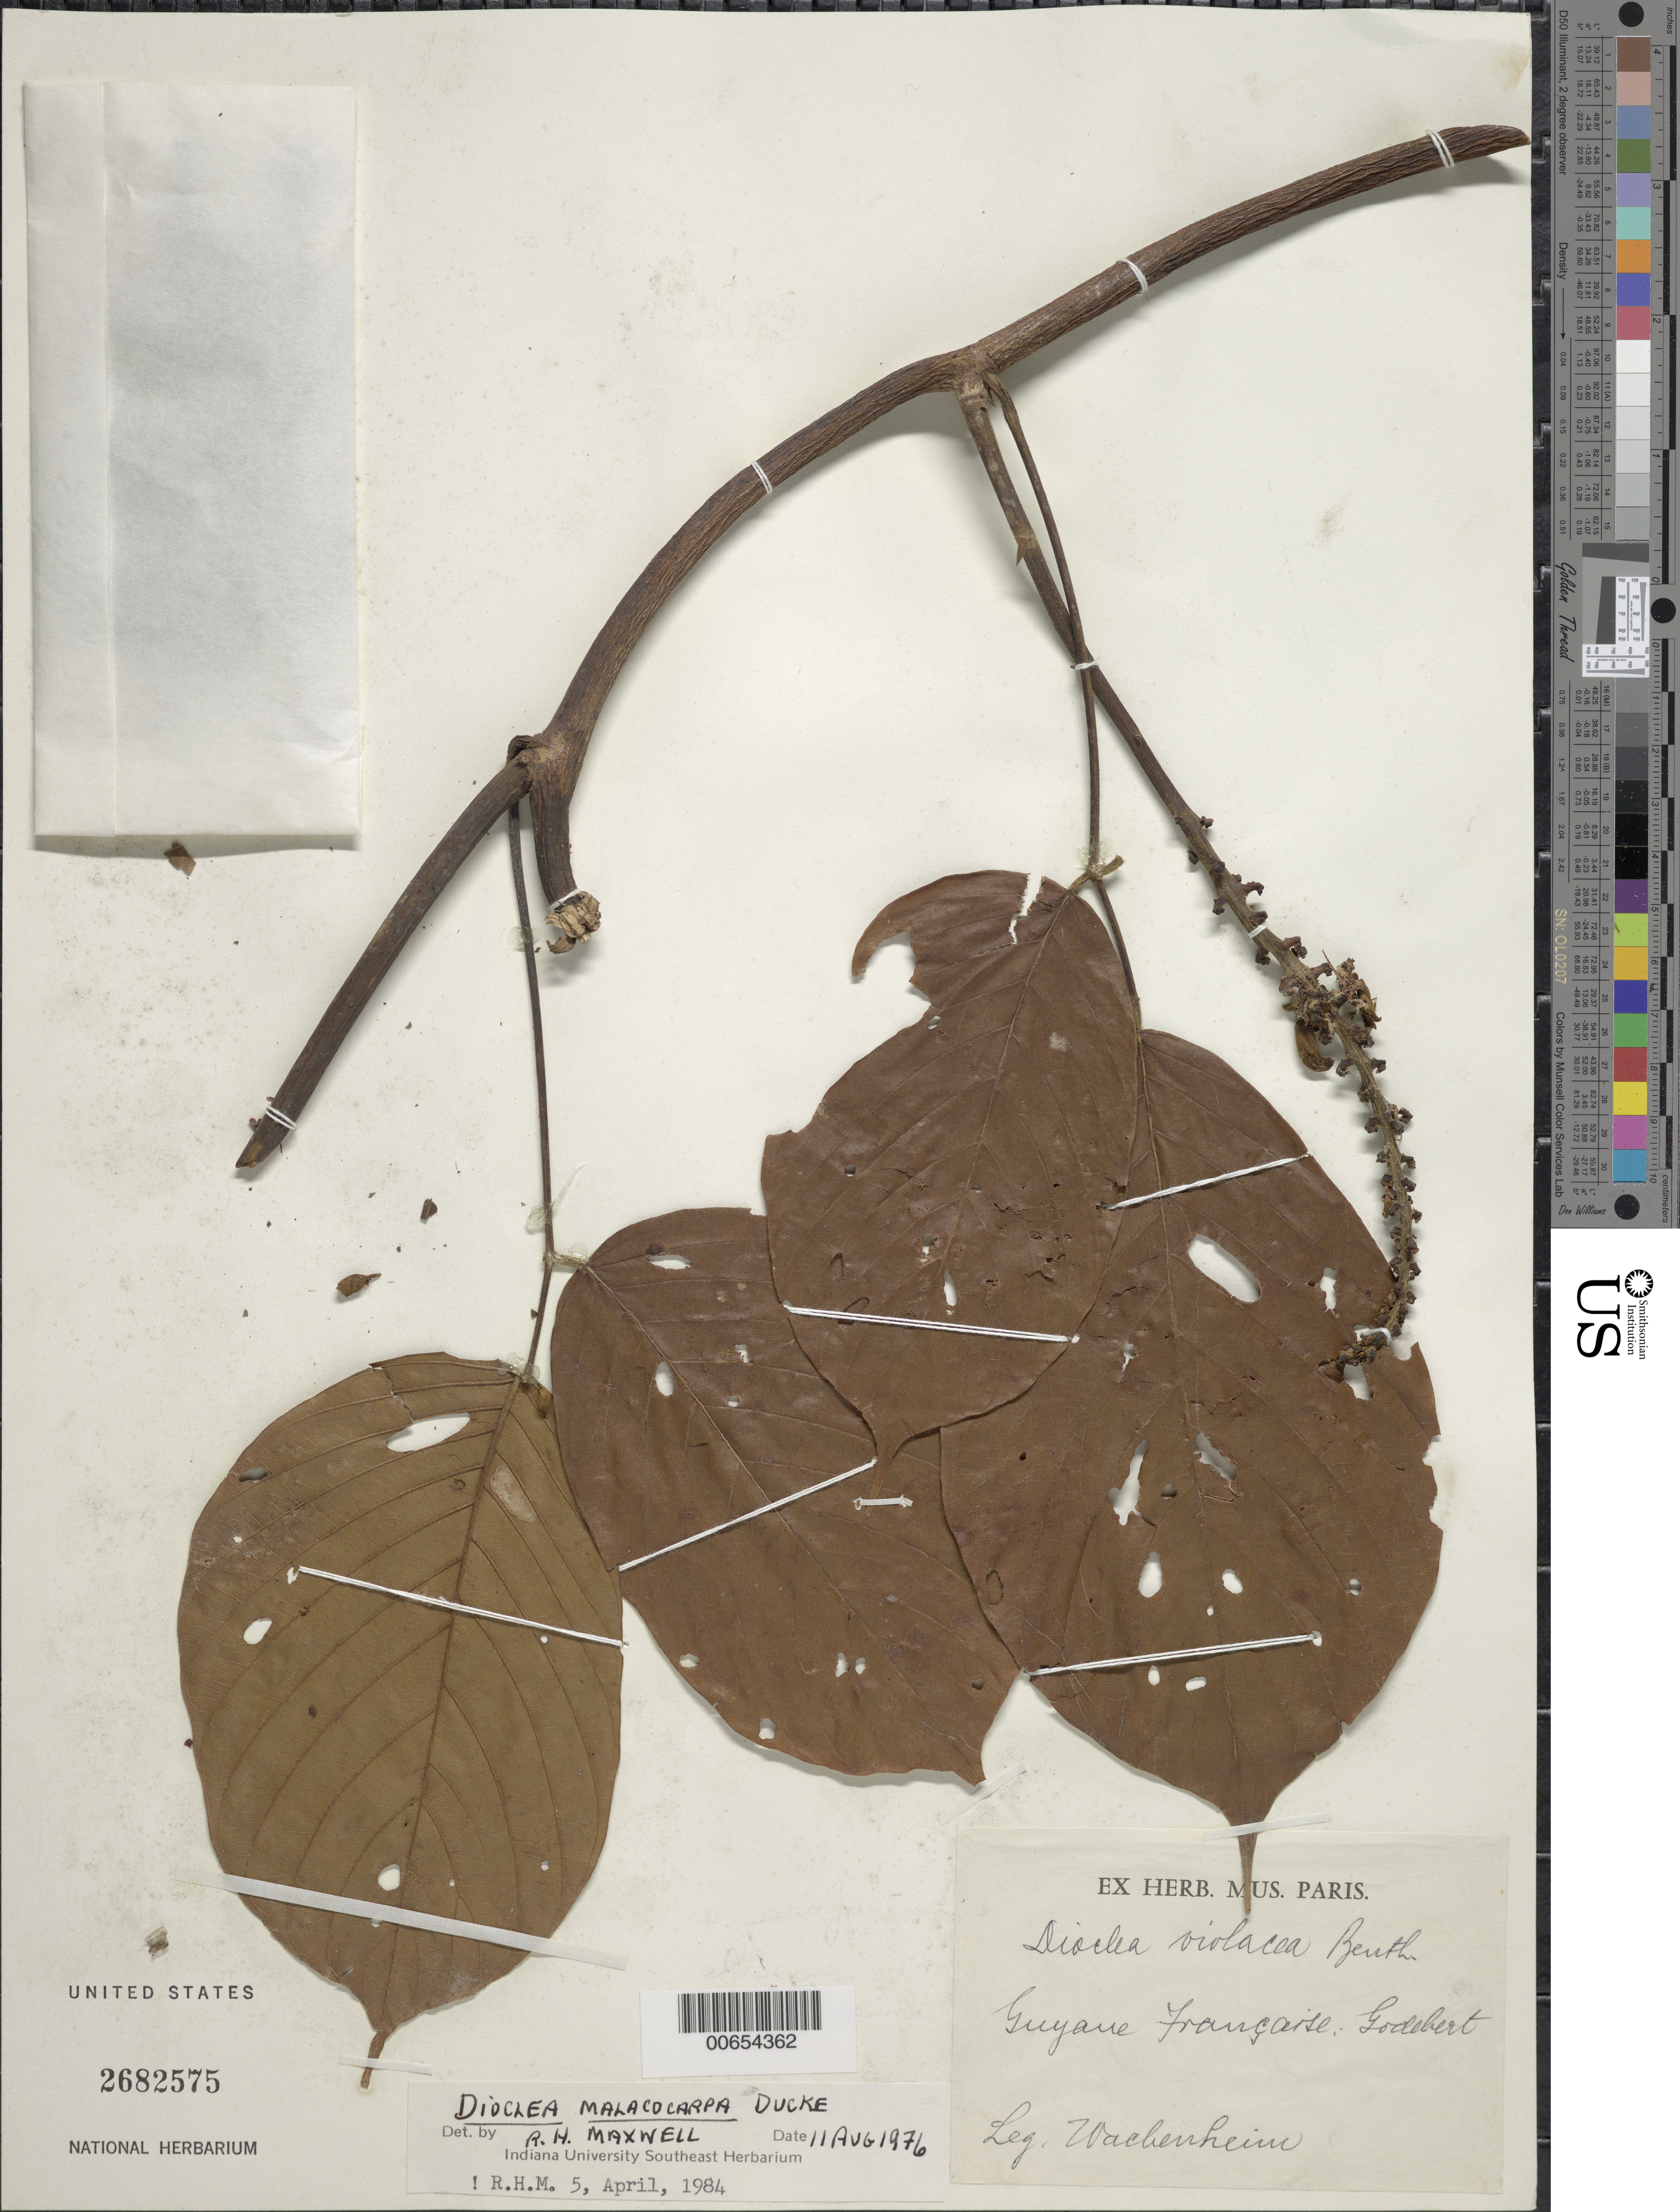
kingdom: Plantae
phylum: Tracheophyta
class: Magnoliopsida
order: Fabales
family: Fabaceae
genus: Macropsychanthus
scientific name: Macropsychanthus malacocarpus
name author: (Ducke) L.P. Queiroz & Snak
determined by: Strong, Mark T., (BOT), Smithsonian Institution - National Museum of Natural History (UNITED STATES)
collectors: G. Wachenheim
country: French Guiana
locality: Godebert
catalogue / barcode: US 2682575